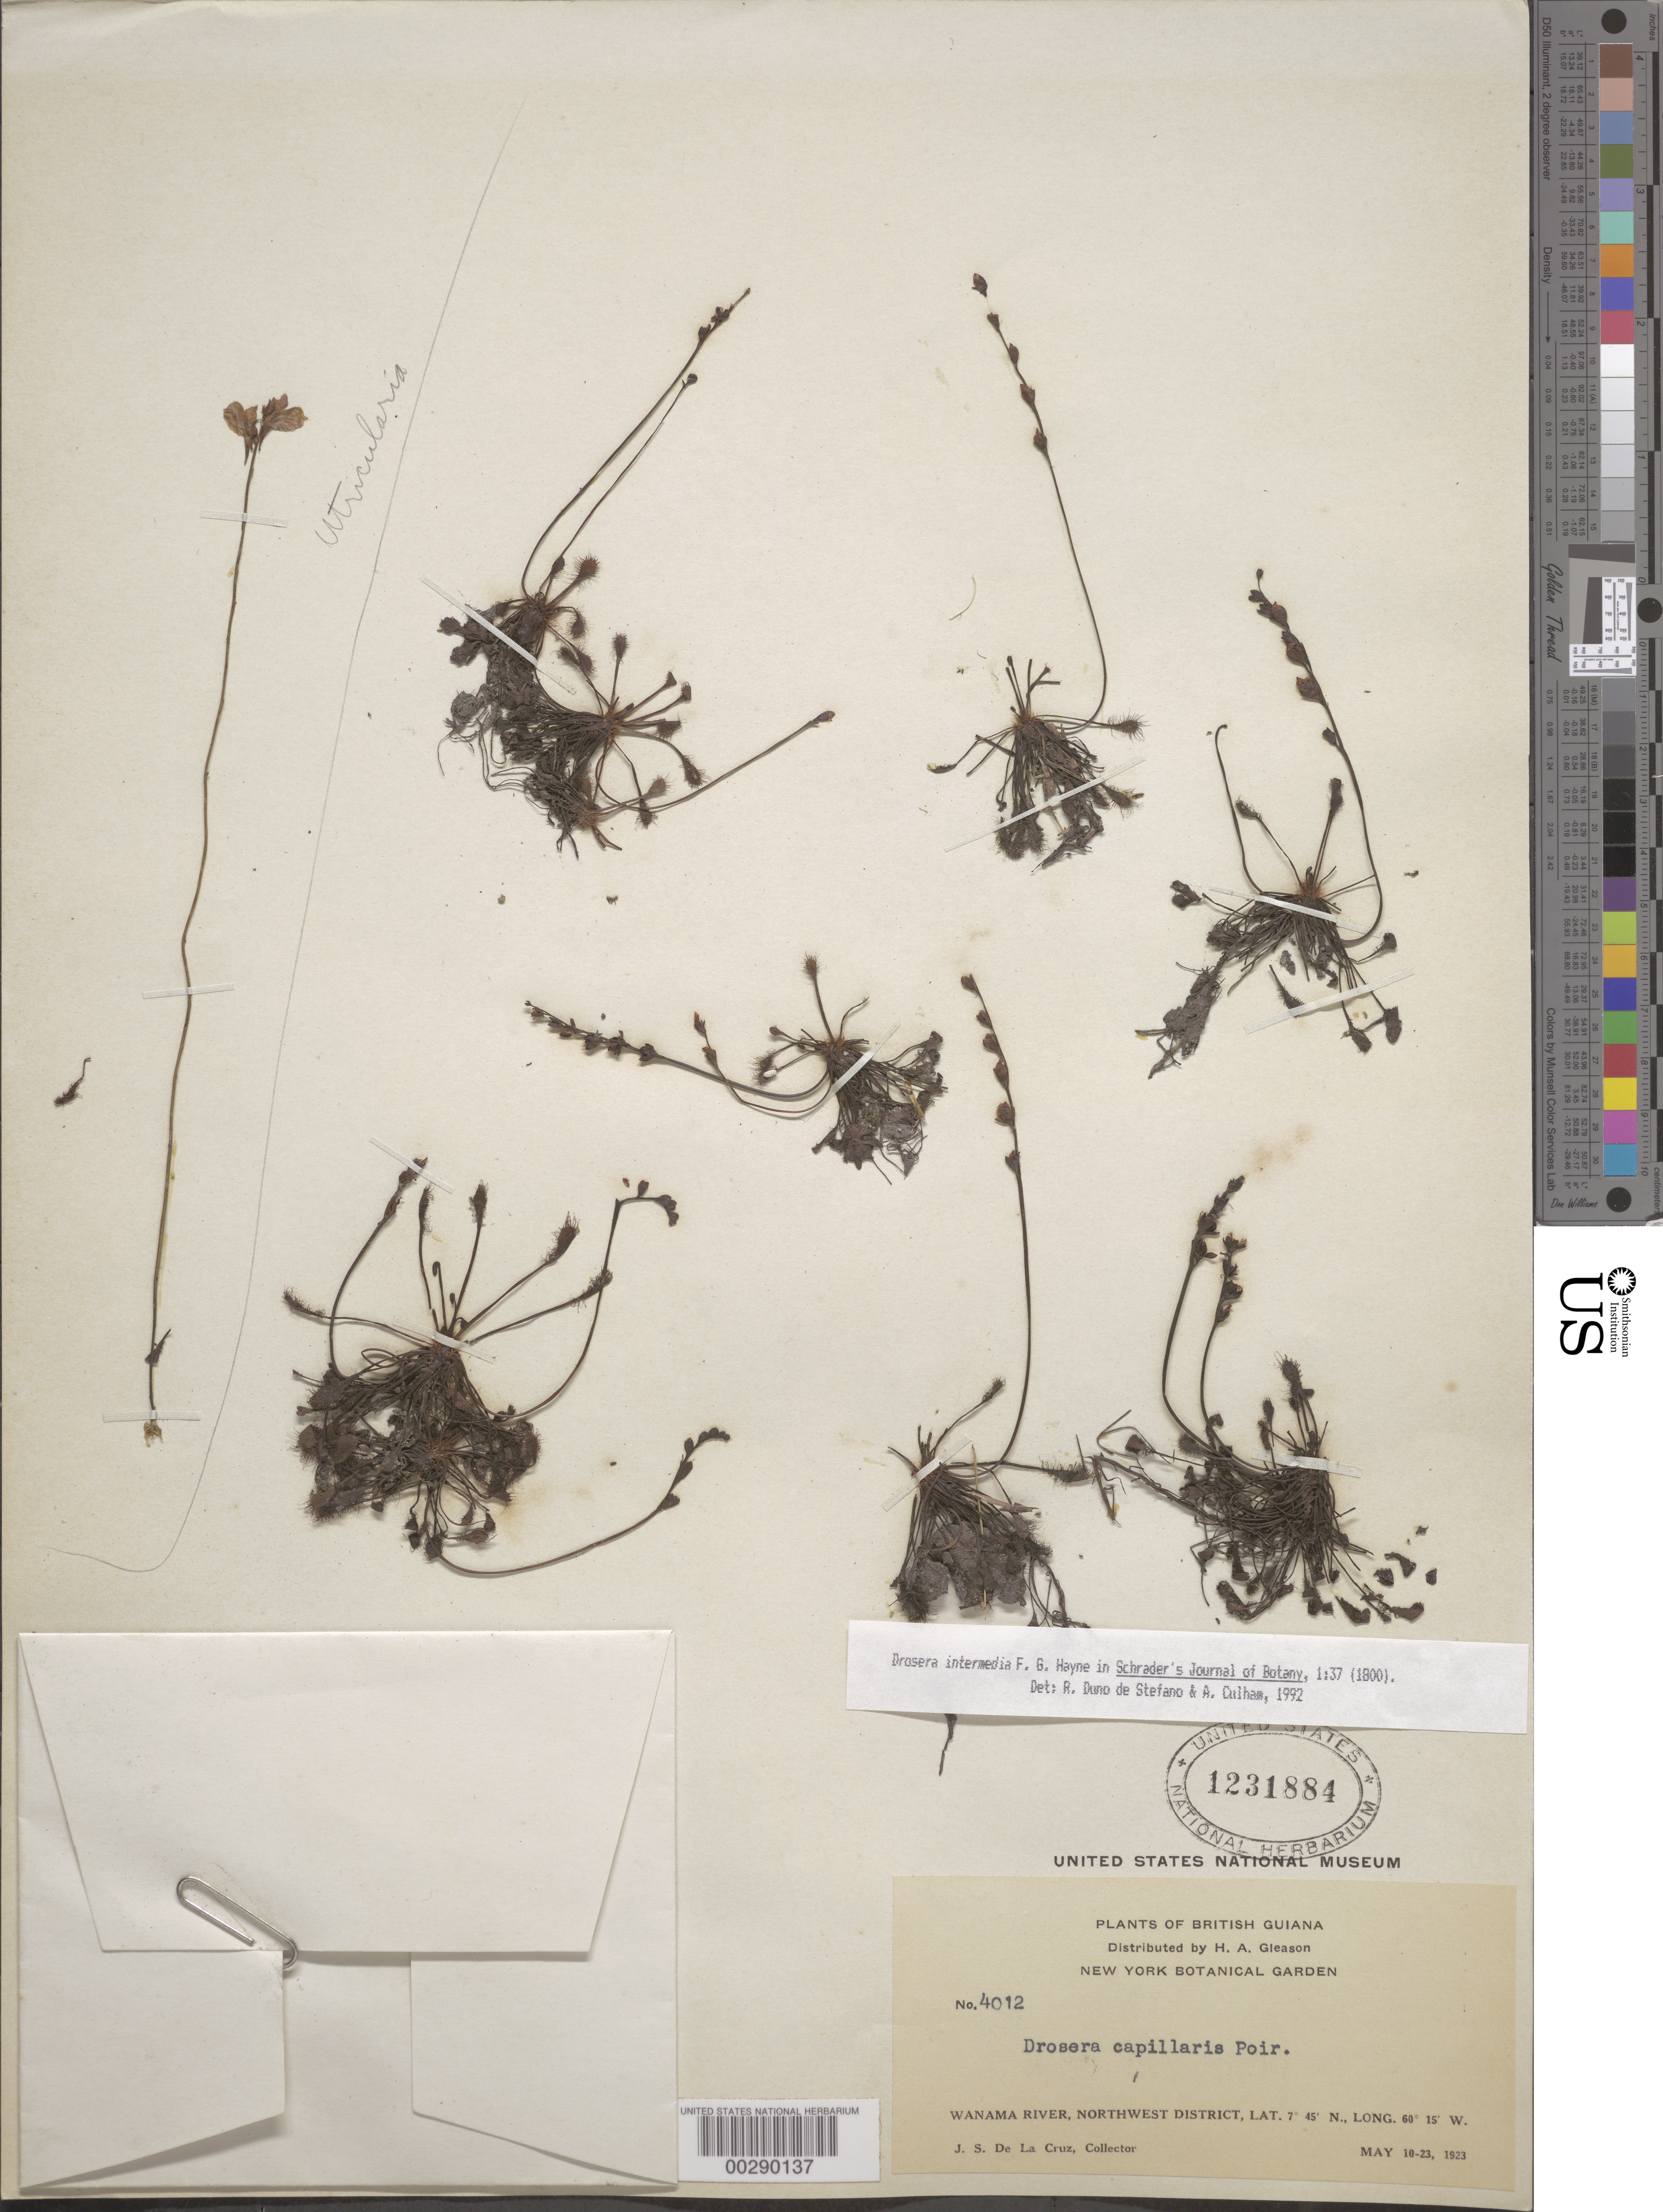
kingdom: Plantae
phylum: Tracheophyta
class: Magnoliopsida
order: Caryophyllales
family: Droseraceae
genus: Drosera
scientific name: Drosera intermedia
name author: Hayne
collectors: J. S. de la Cruz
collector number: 4012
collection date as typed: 10 May 1923 to 23 May 1923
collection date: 1923-05-10/1923-05-23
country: Guyana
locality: Wanama river, northwest dist.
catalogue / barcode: US 1231884